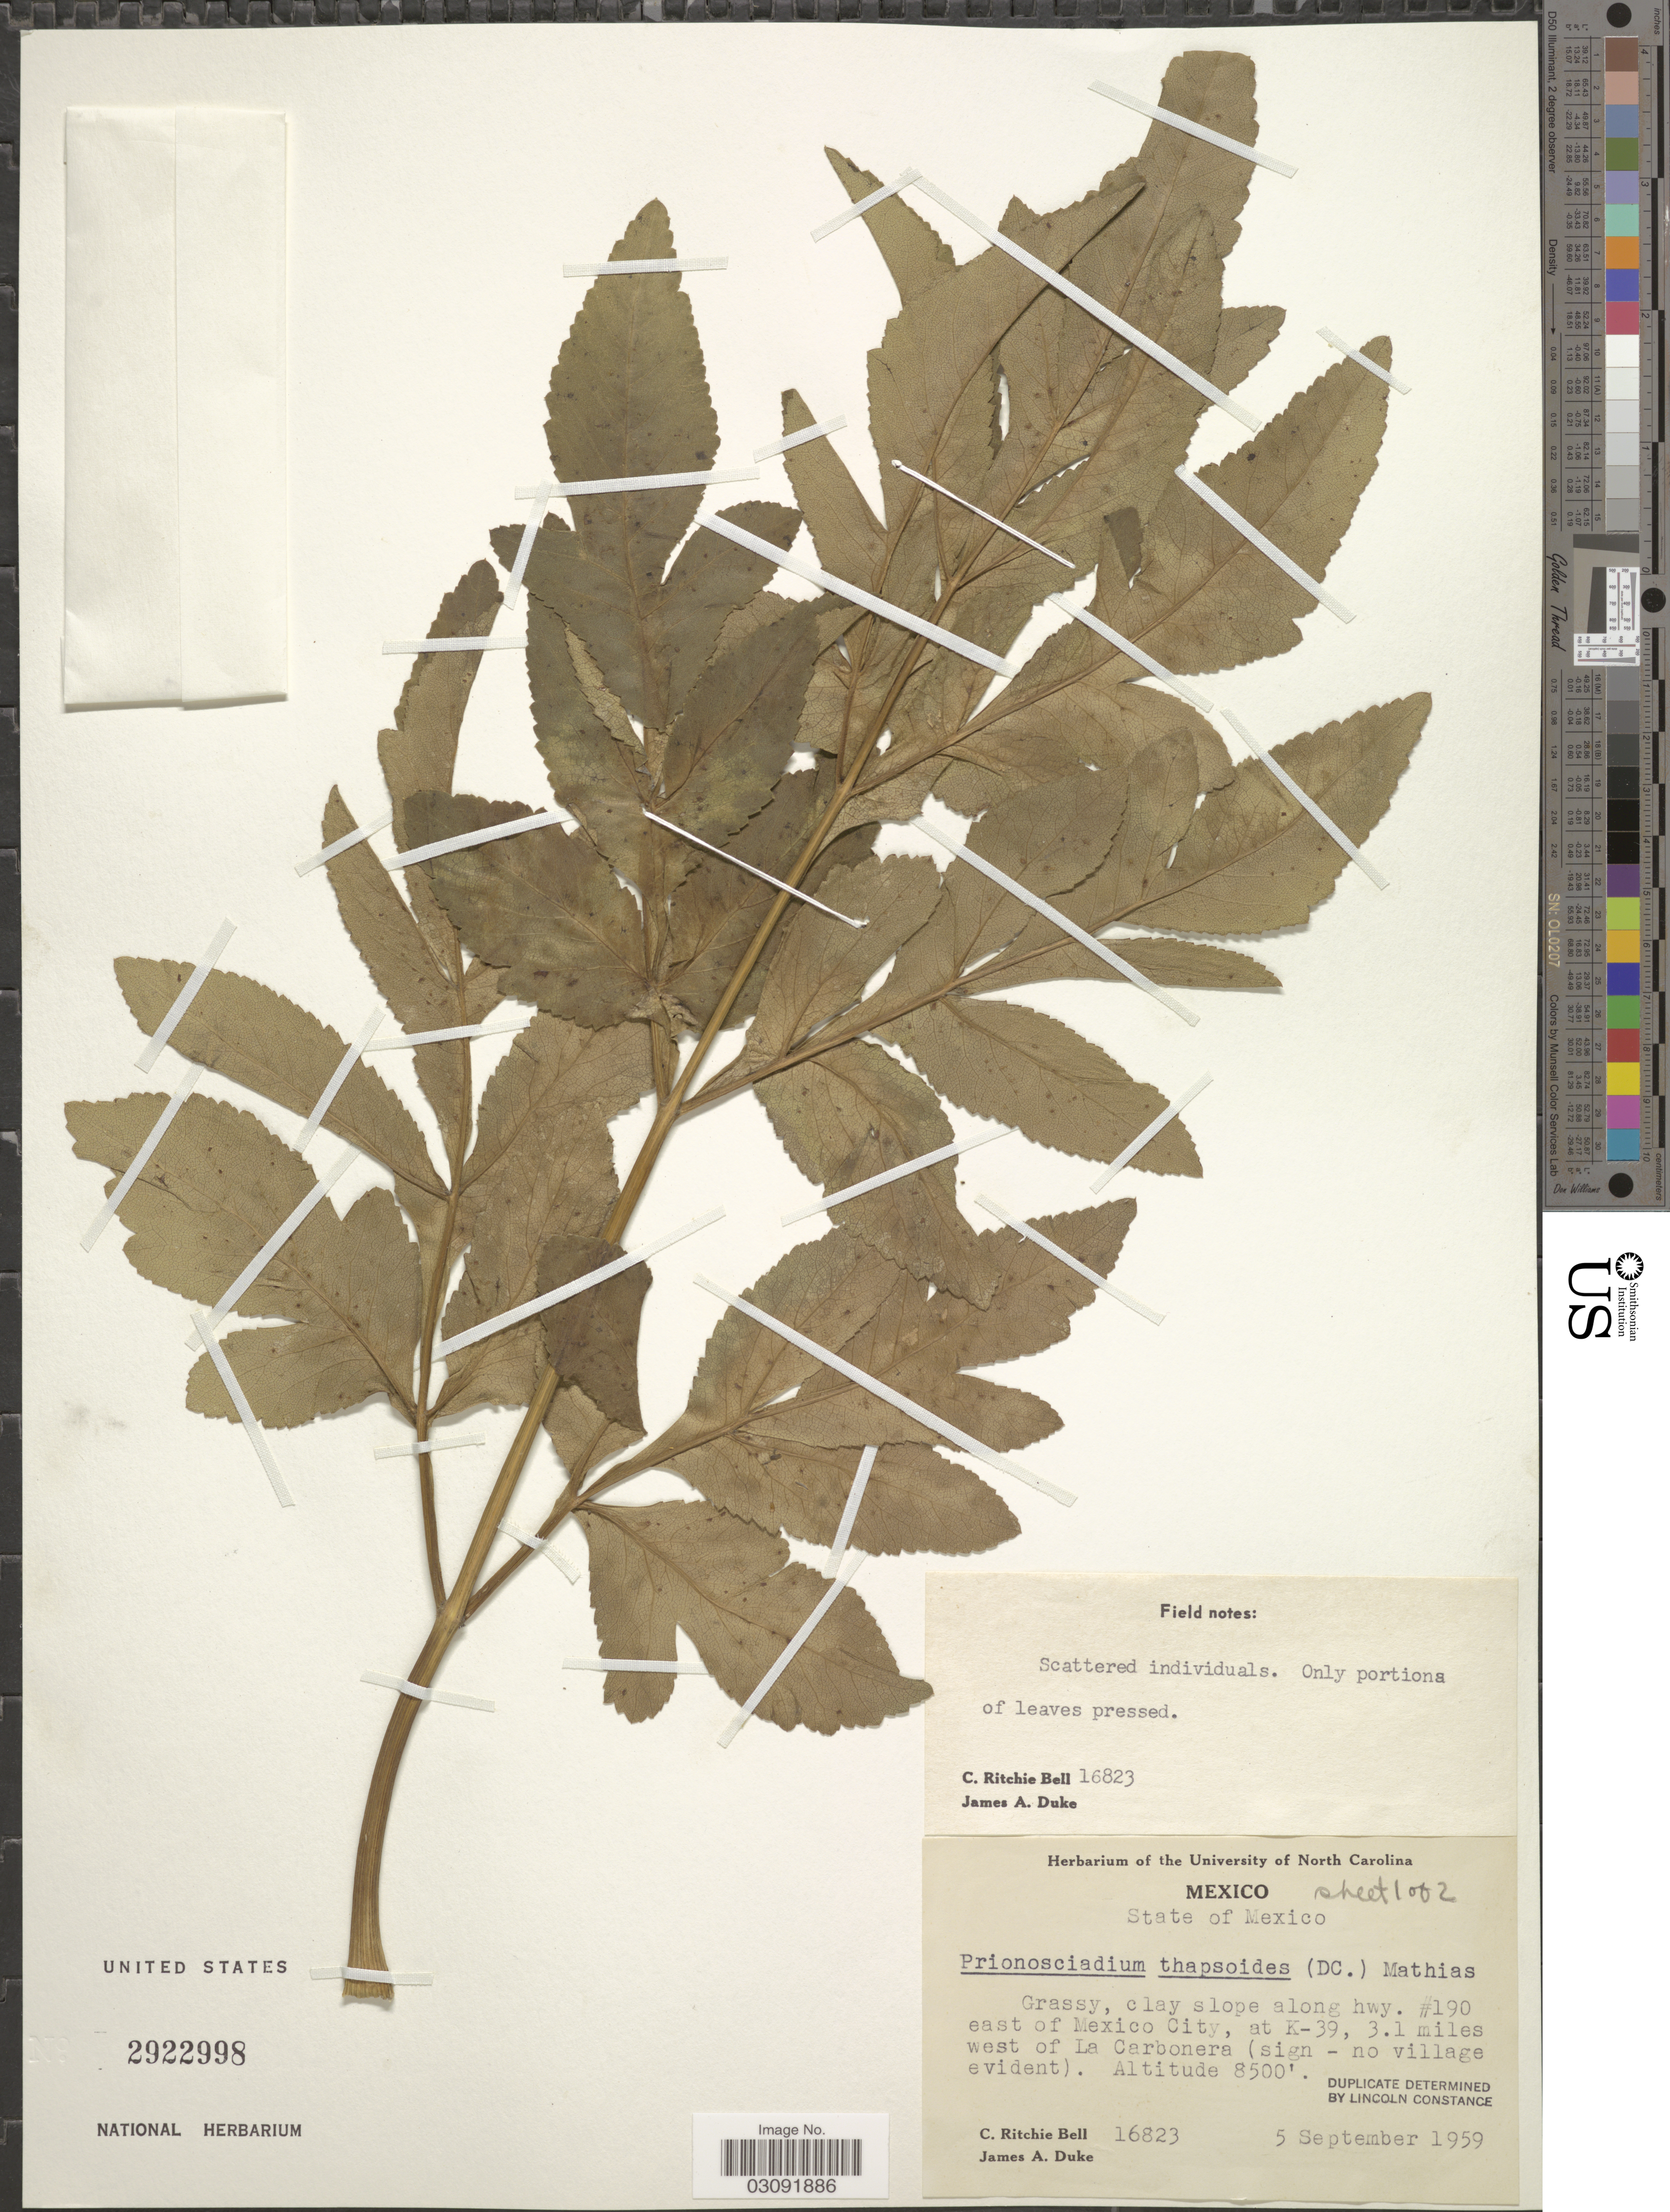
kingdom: Plantae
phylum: Tracheophyta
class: Magnoliopsida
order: Apiales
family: Apiaceae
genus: Prionosciadium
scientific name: Prionosciadium thapsoides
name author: (DC.)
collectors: C. R. Bell & J. A. Duke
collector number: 16823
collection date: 1959-09-05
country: Mexico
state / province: México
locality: Grassy, clay slopes along hwy. #190 east of Mexico City, at K-39, 3.1 miles west of La Carbonera (sign - no village evident).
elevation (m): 2591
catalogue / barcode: US 2922998